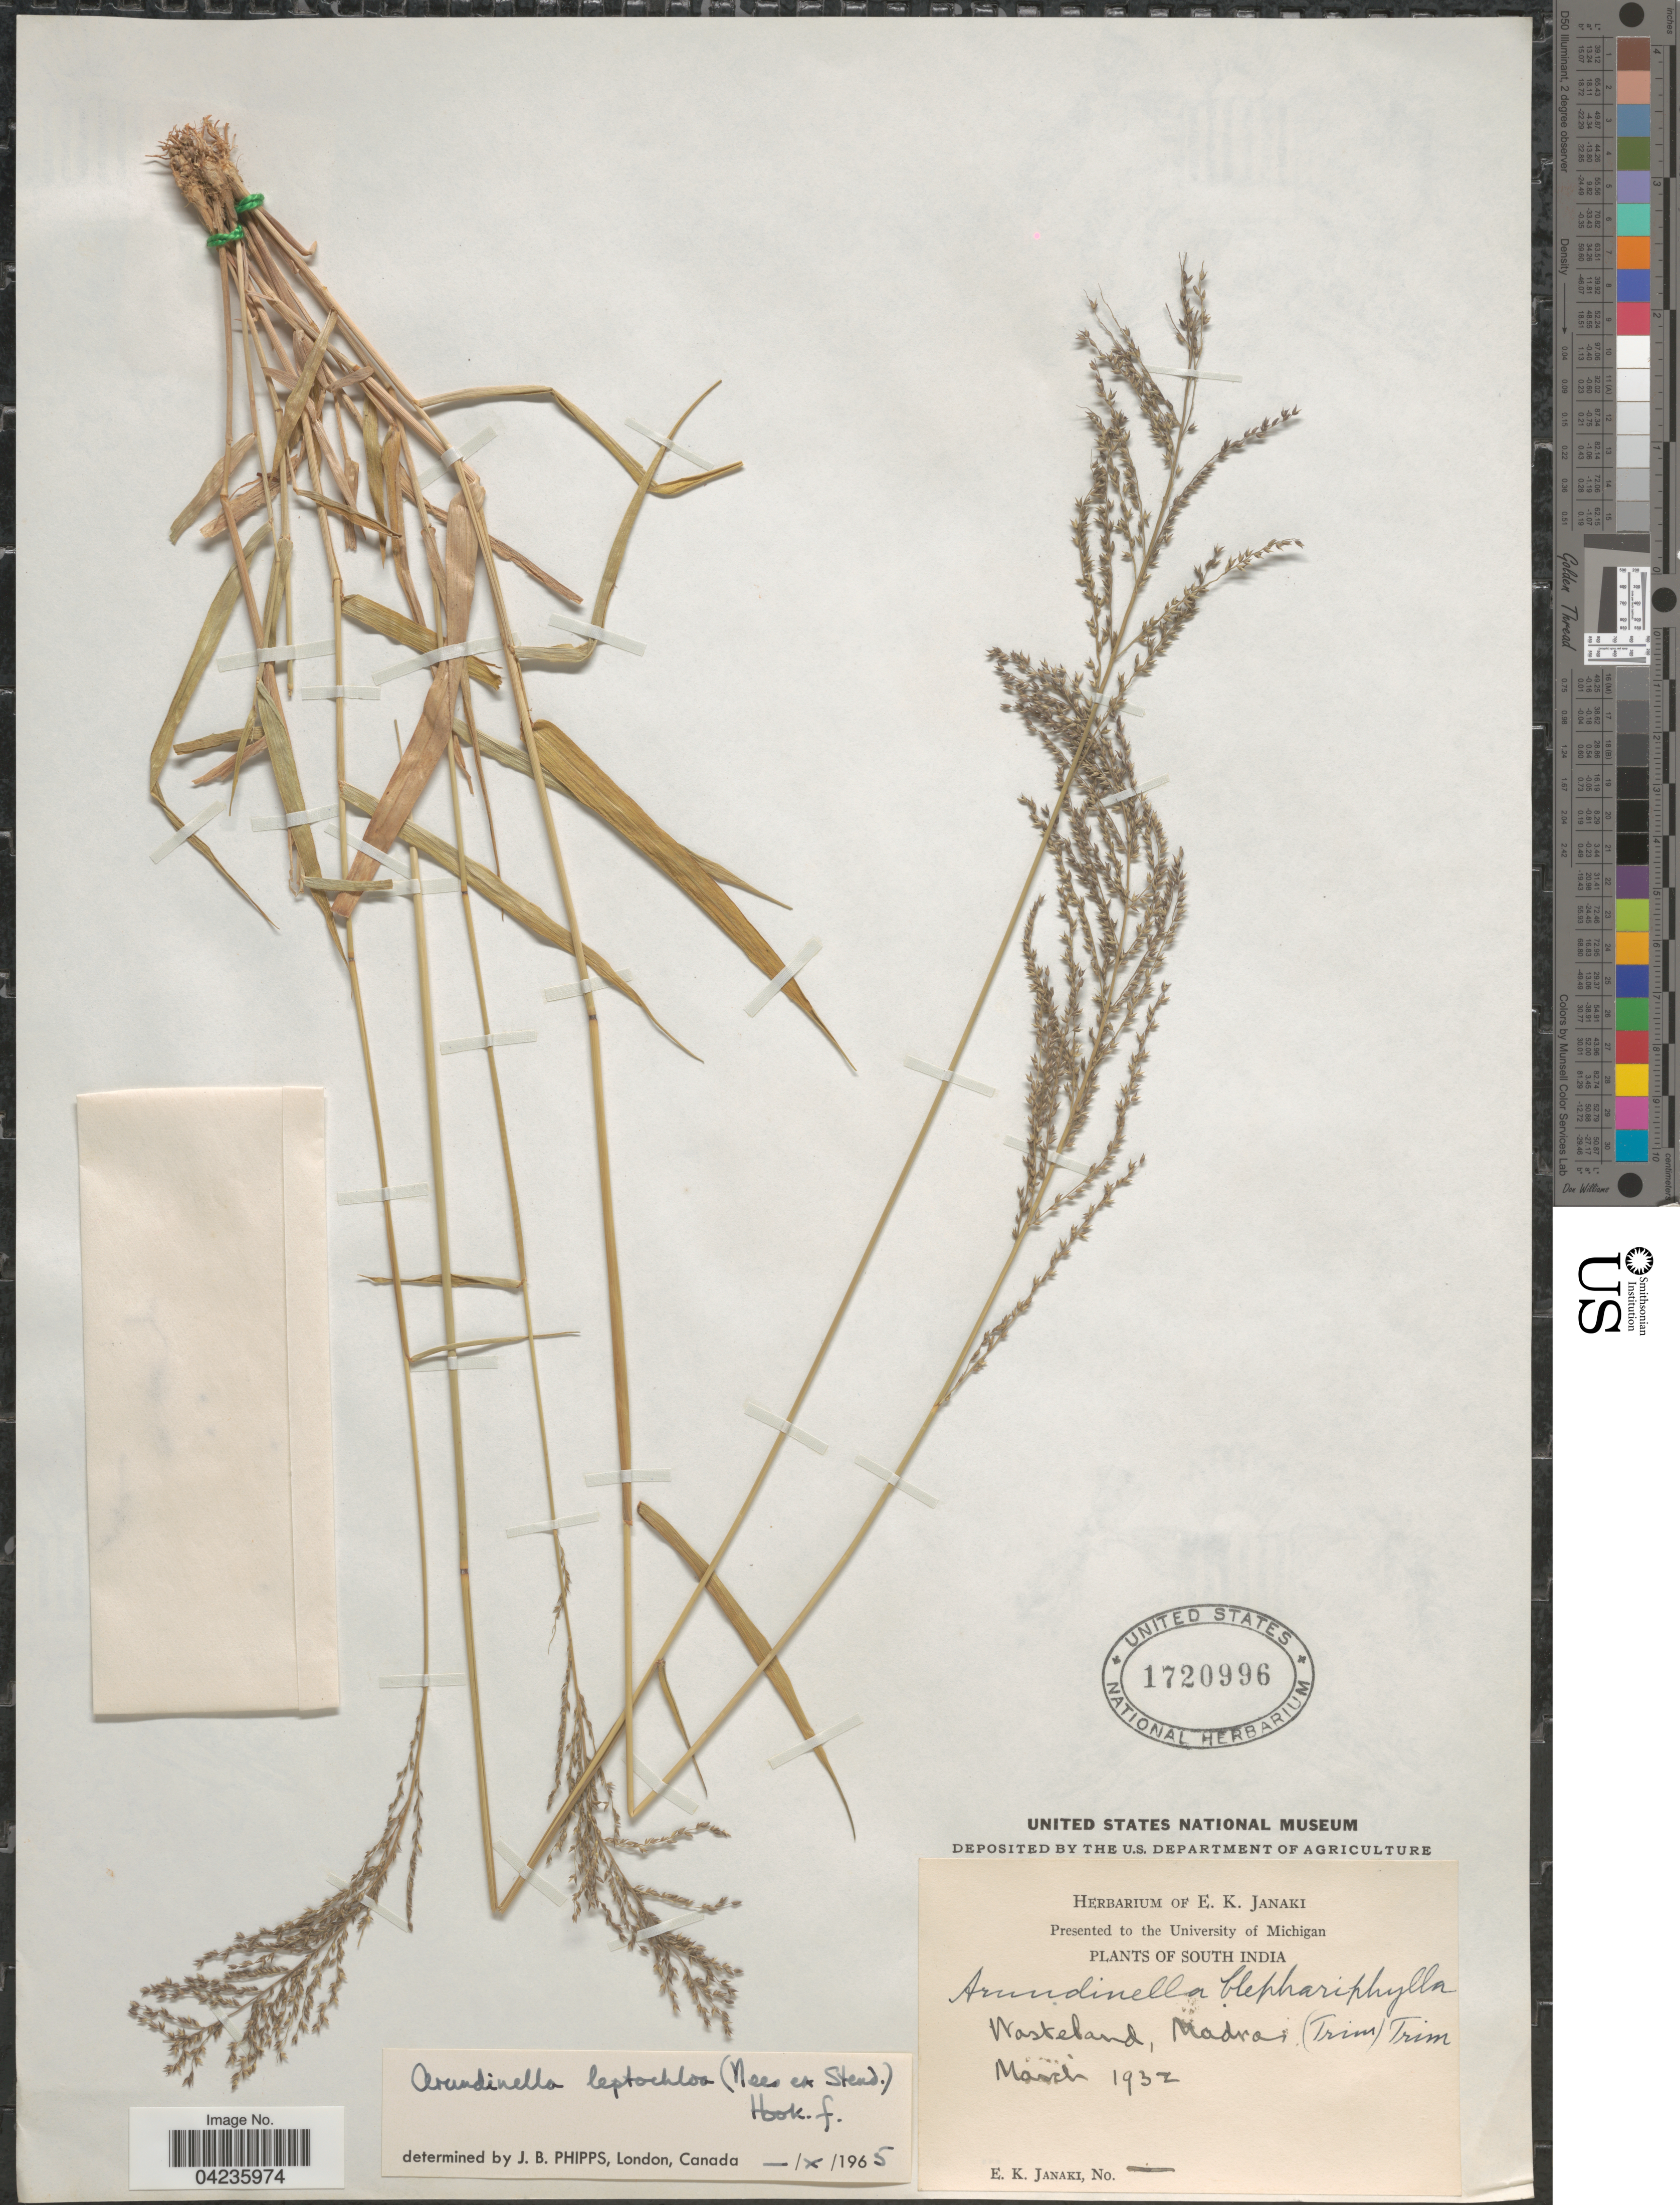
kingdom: Plantae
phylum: Tracheophyta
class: Liliopsida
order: Poales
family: Poaceae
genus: Arundinella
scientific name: Arundinella leptochloa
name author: (Nees) Hook. f.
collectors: E. Janaki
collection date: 1932-03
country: India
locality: South India. Wasteland, Madras.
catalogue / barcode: US 1720996